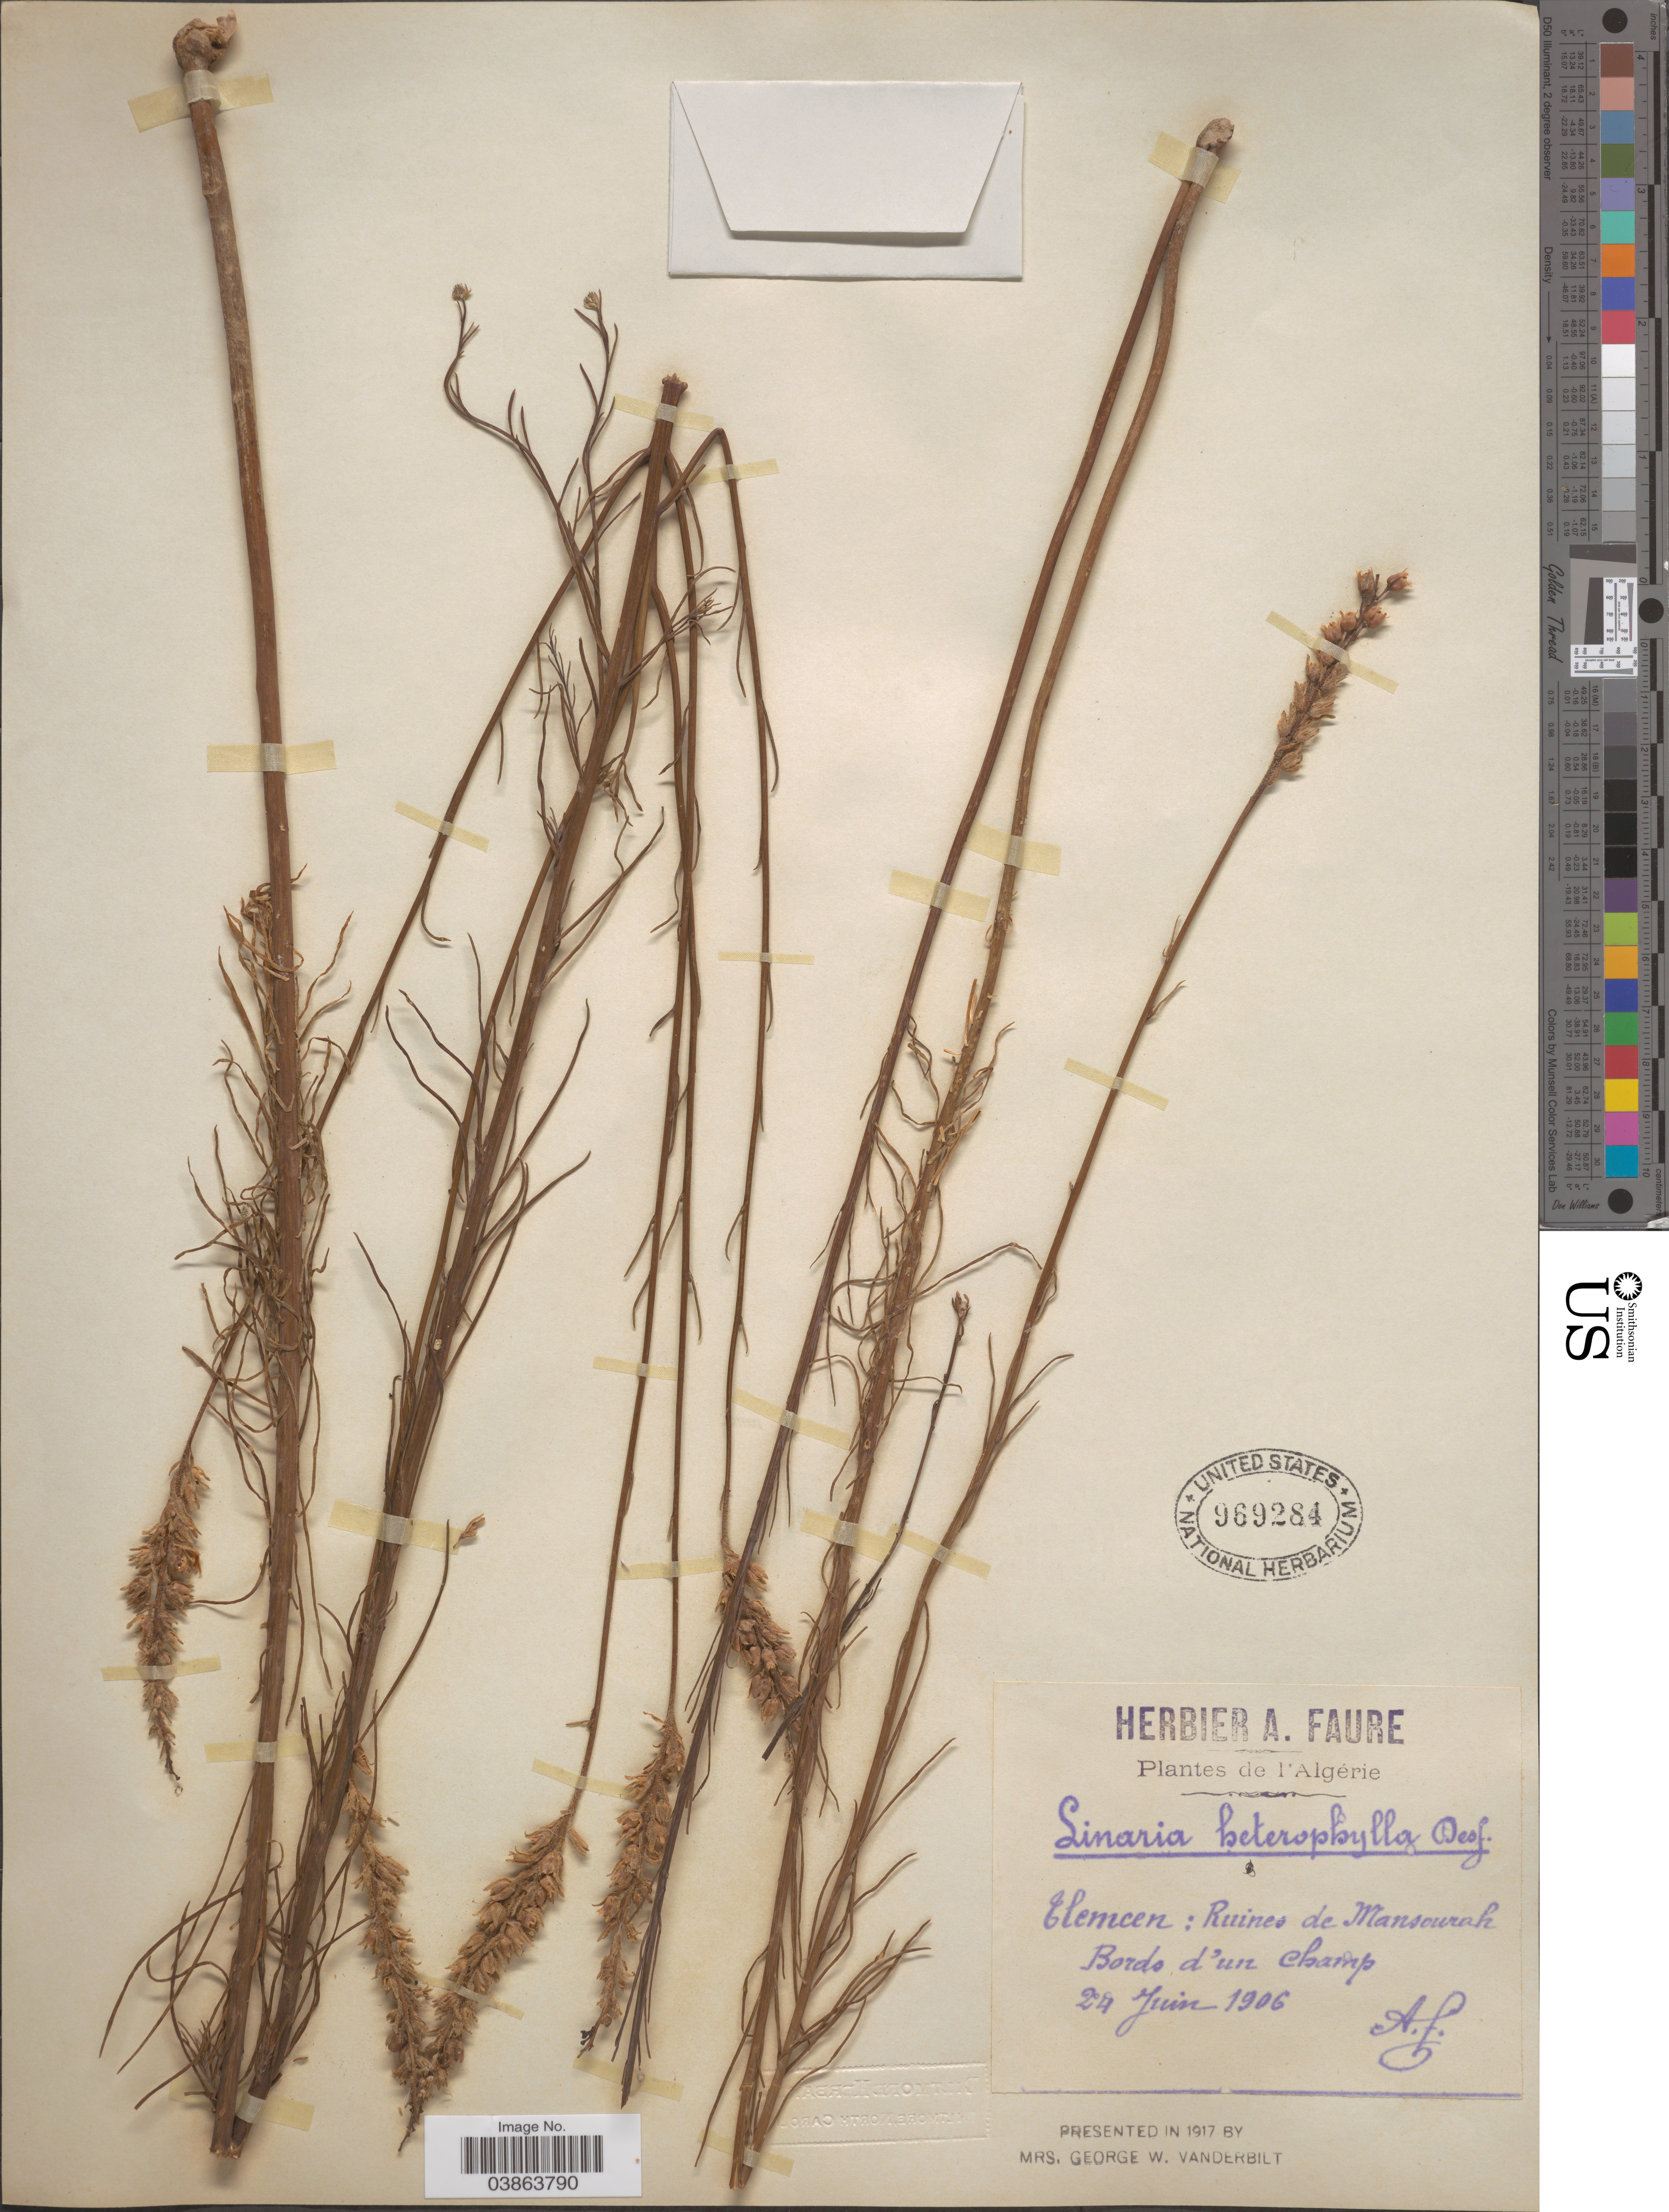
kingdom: Plantae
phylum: Tracheophyta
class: Magnoliopsida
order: Lamiales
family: Plantaginaceae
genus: Linaria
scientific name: Linaria heterophylla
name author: Desf.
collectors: A. Faure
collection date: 1906-06-24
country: Algeria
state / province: Tlemcen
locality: Ruines de Mansowrak. Bords d'un champ.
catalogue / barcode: US 969284